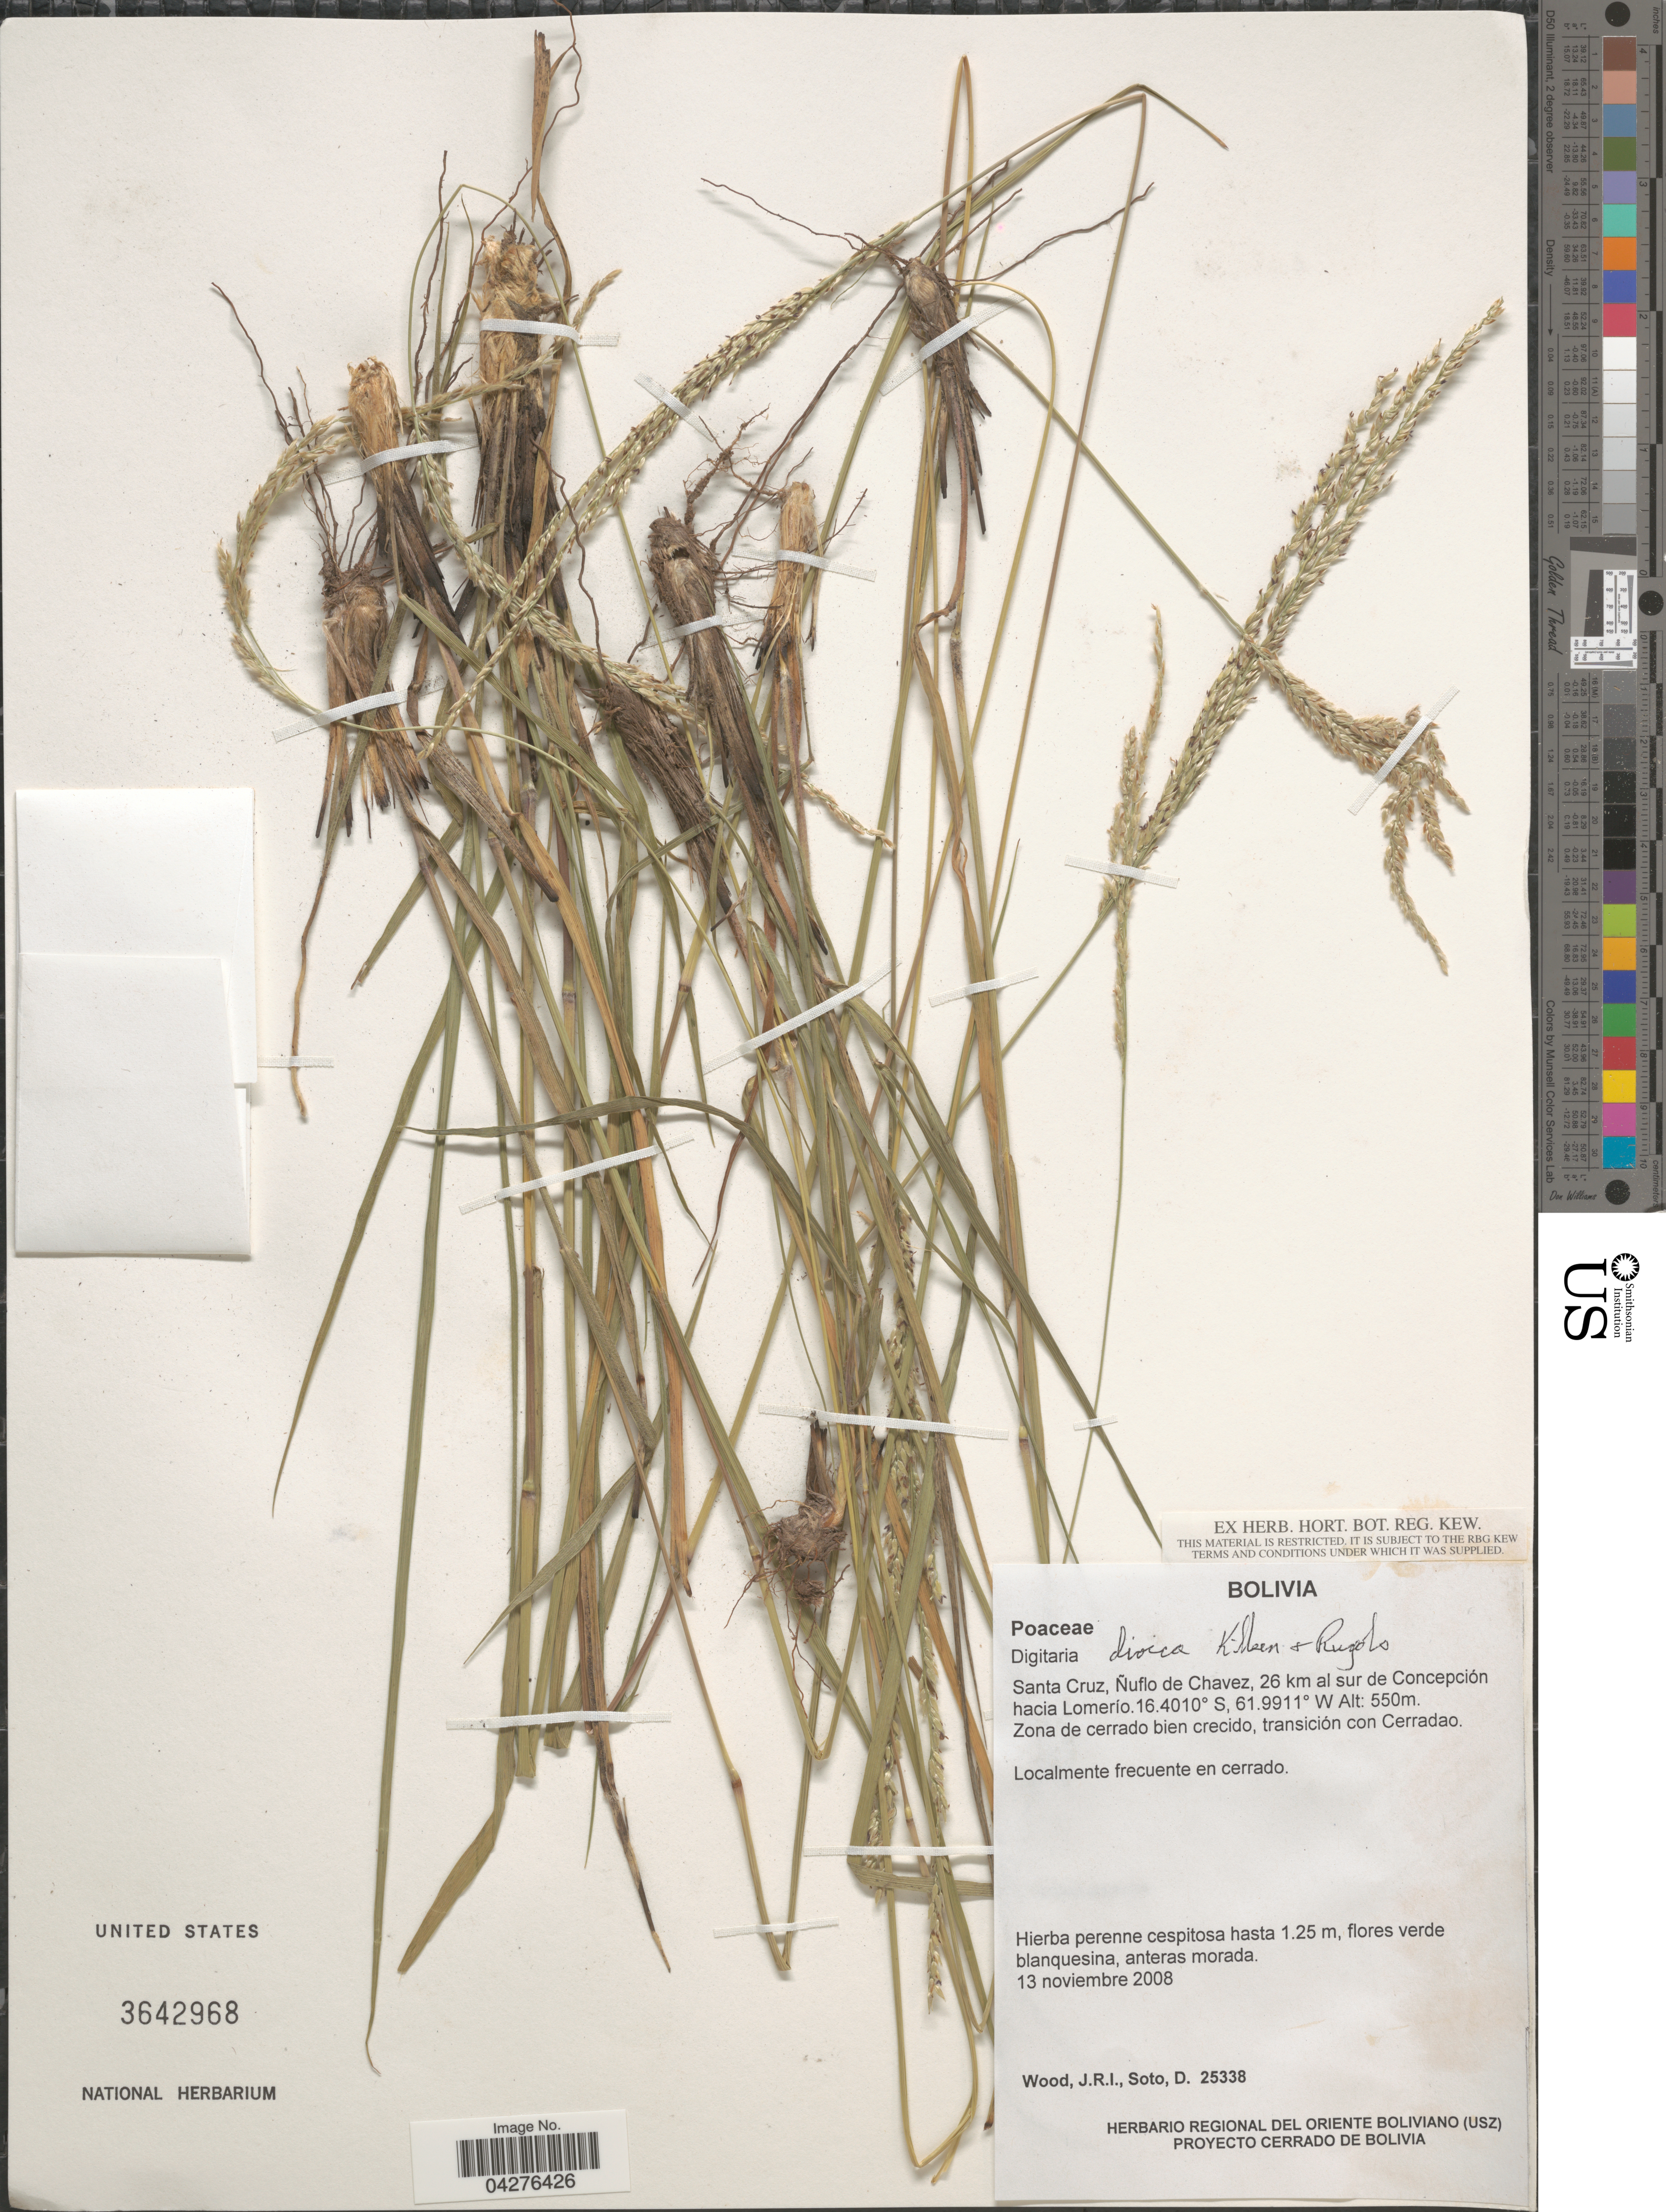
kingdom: Plantae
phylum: Tracheophyta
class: Liliopsida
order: Poales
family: Poaceae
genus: Digitaria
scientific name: Digitaria dioica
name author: T. Killeen & Rúgolo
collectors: J. R. I. Wood & D. Soto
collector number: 25338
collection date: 2008-11-13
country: Bolivia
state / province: Santa Cruz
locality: Ñuflo de Chavez, 26 km al sur de Concepción hacia Lomerío.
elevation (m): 550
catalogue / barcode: US 3642968